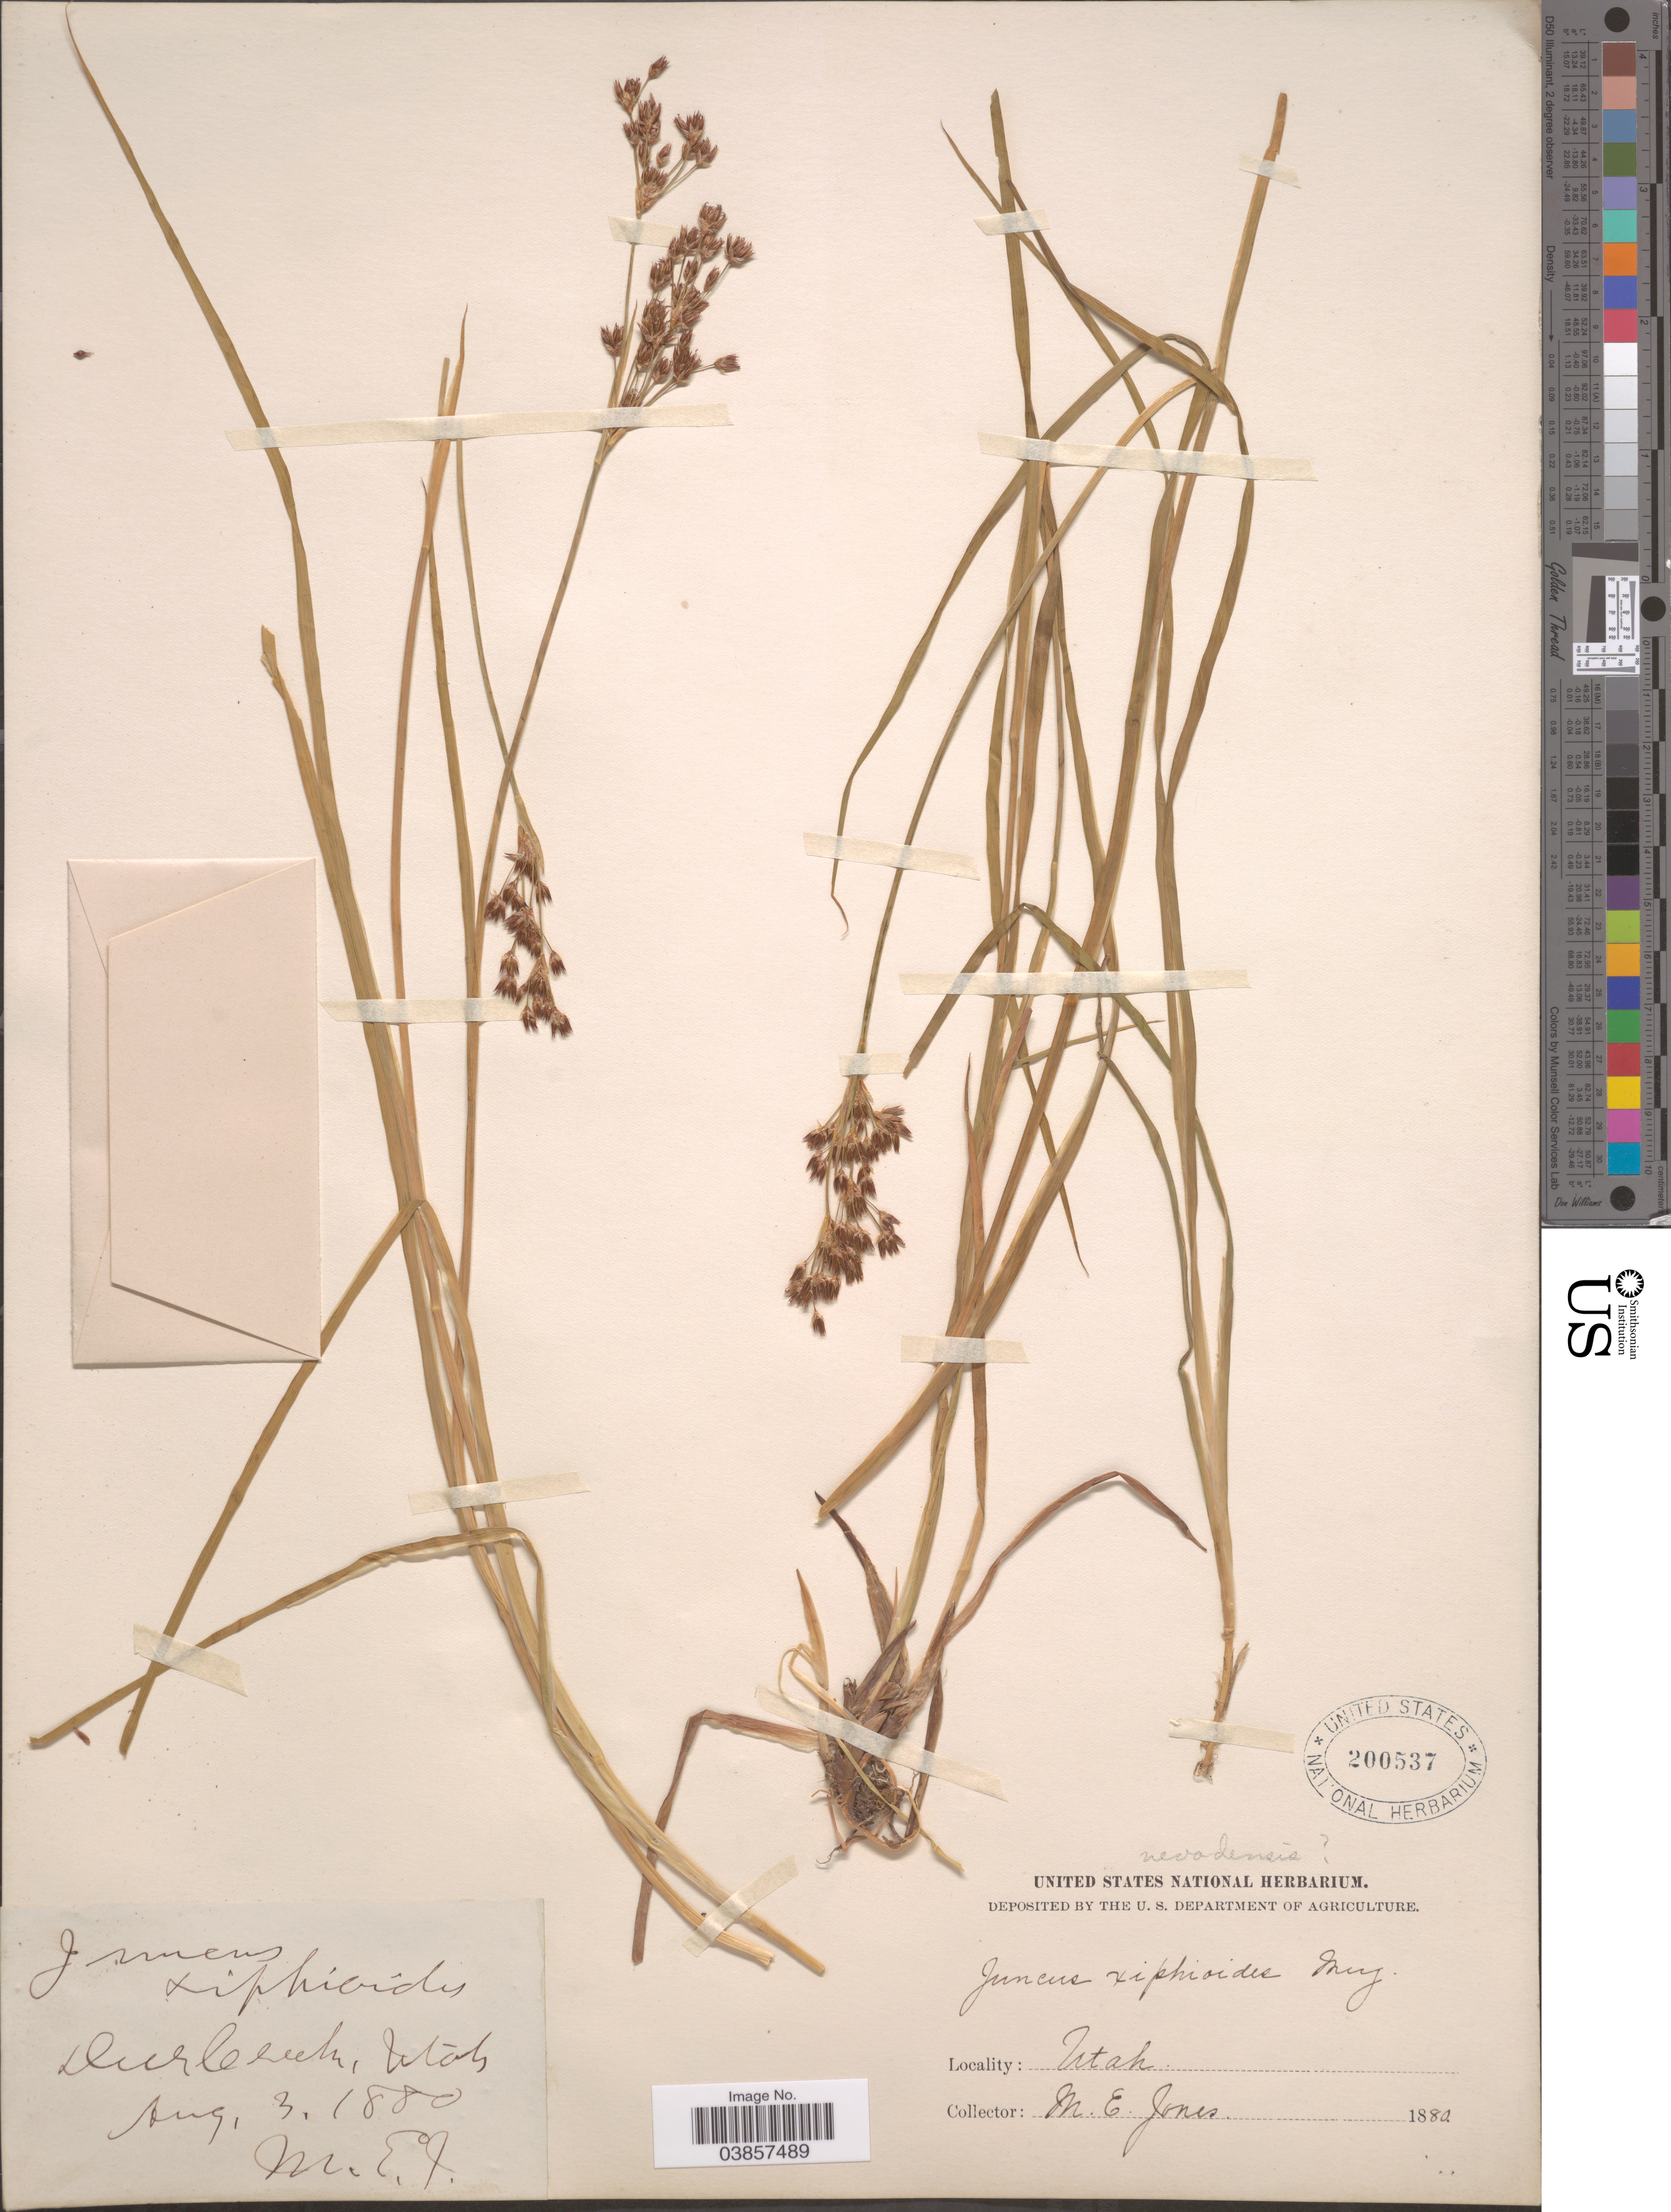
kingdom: Plantae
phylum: Tracheophyta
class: Liliopsida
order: Poales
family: Juncaceae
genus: Juncus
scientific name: Juncus suksdorfii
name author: Rydb.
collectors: M. E. Jones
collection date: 1880-08-03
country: United States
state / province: Utah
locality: Deer Creek.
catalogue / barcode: US 200537